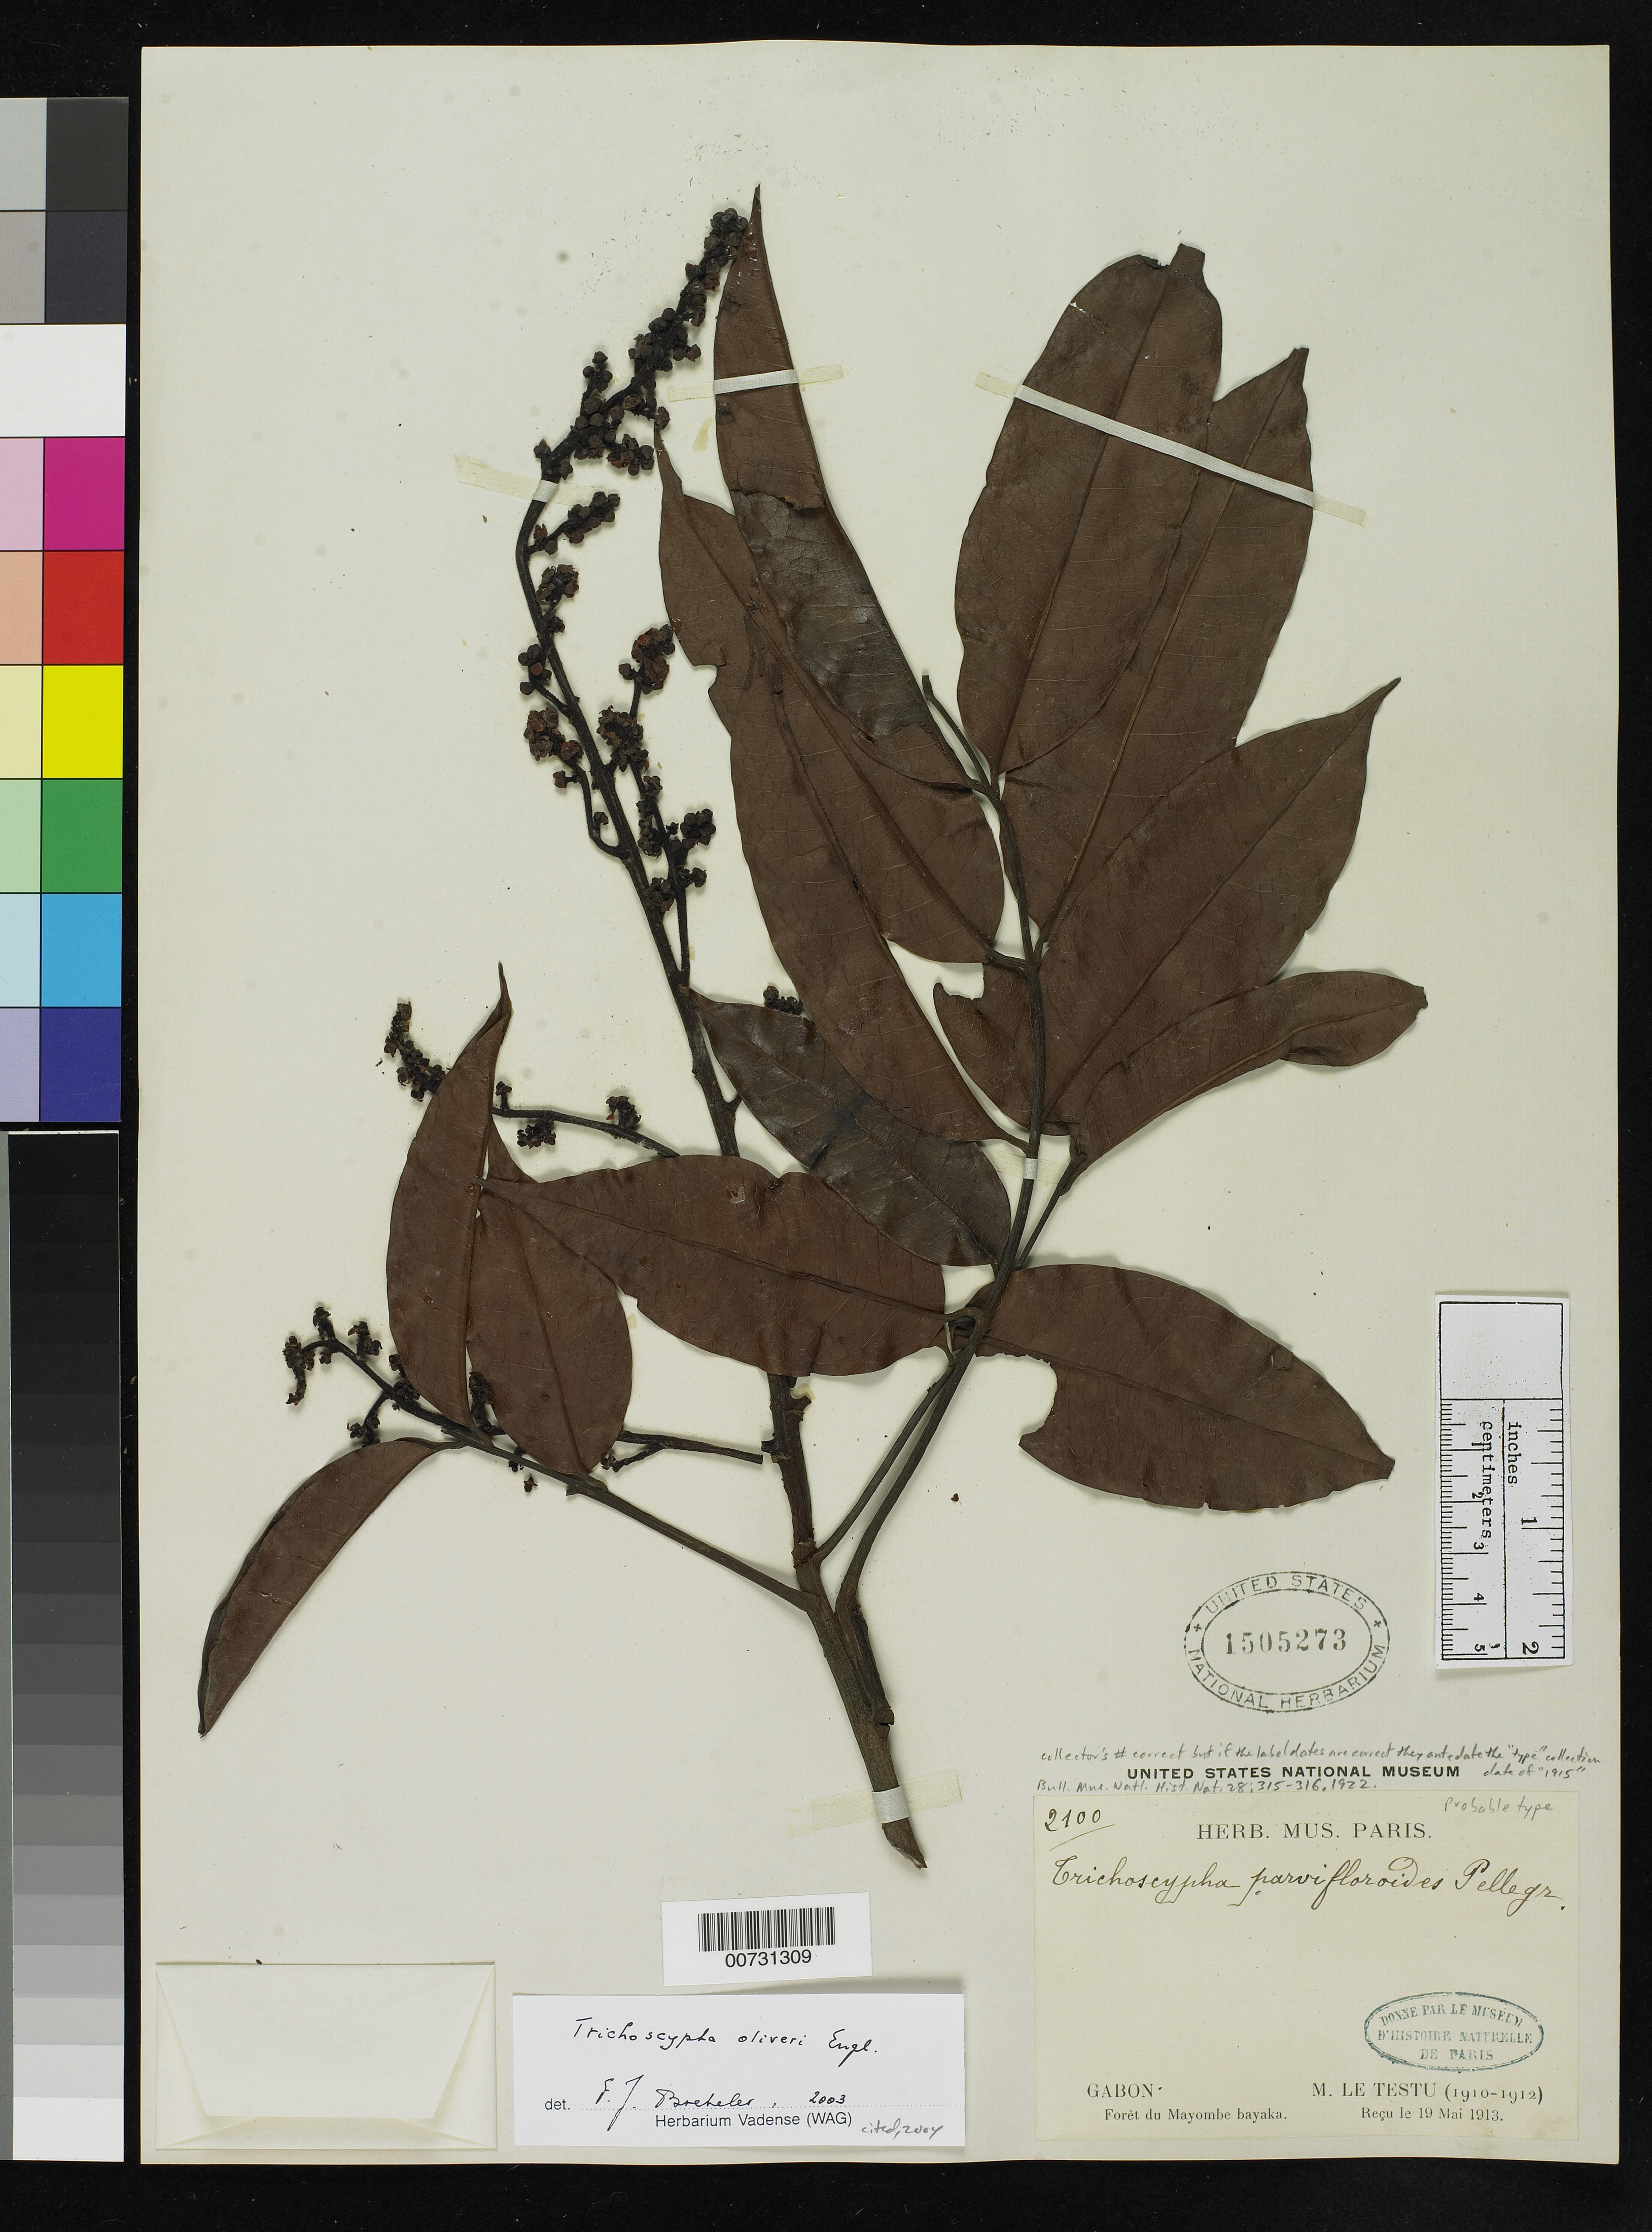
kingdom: Plantae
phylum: Tracheophyta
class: Magnoliopsida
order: Sapindales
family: Anacardiaceae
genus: Trichoscypha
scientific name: Trichoscypha parvifloroides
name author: Pellegr.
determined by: Breteler, F. J.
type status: Possible Isotype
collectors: G. Le Testu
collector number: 2100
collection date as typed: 1910 to 1912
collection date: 1910/1912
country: Gabon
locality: Forêt du Mayombe bayaka.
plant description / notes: "Reçu le 19 Mai 1913". Collection date acc. to protologue is 2 Sept. 1915 but other label data match.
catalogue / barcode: US 1505273